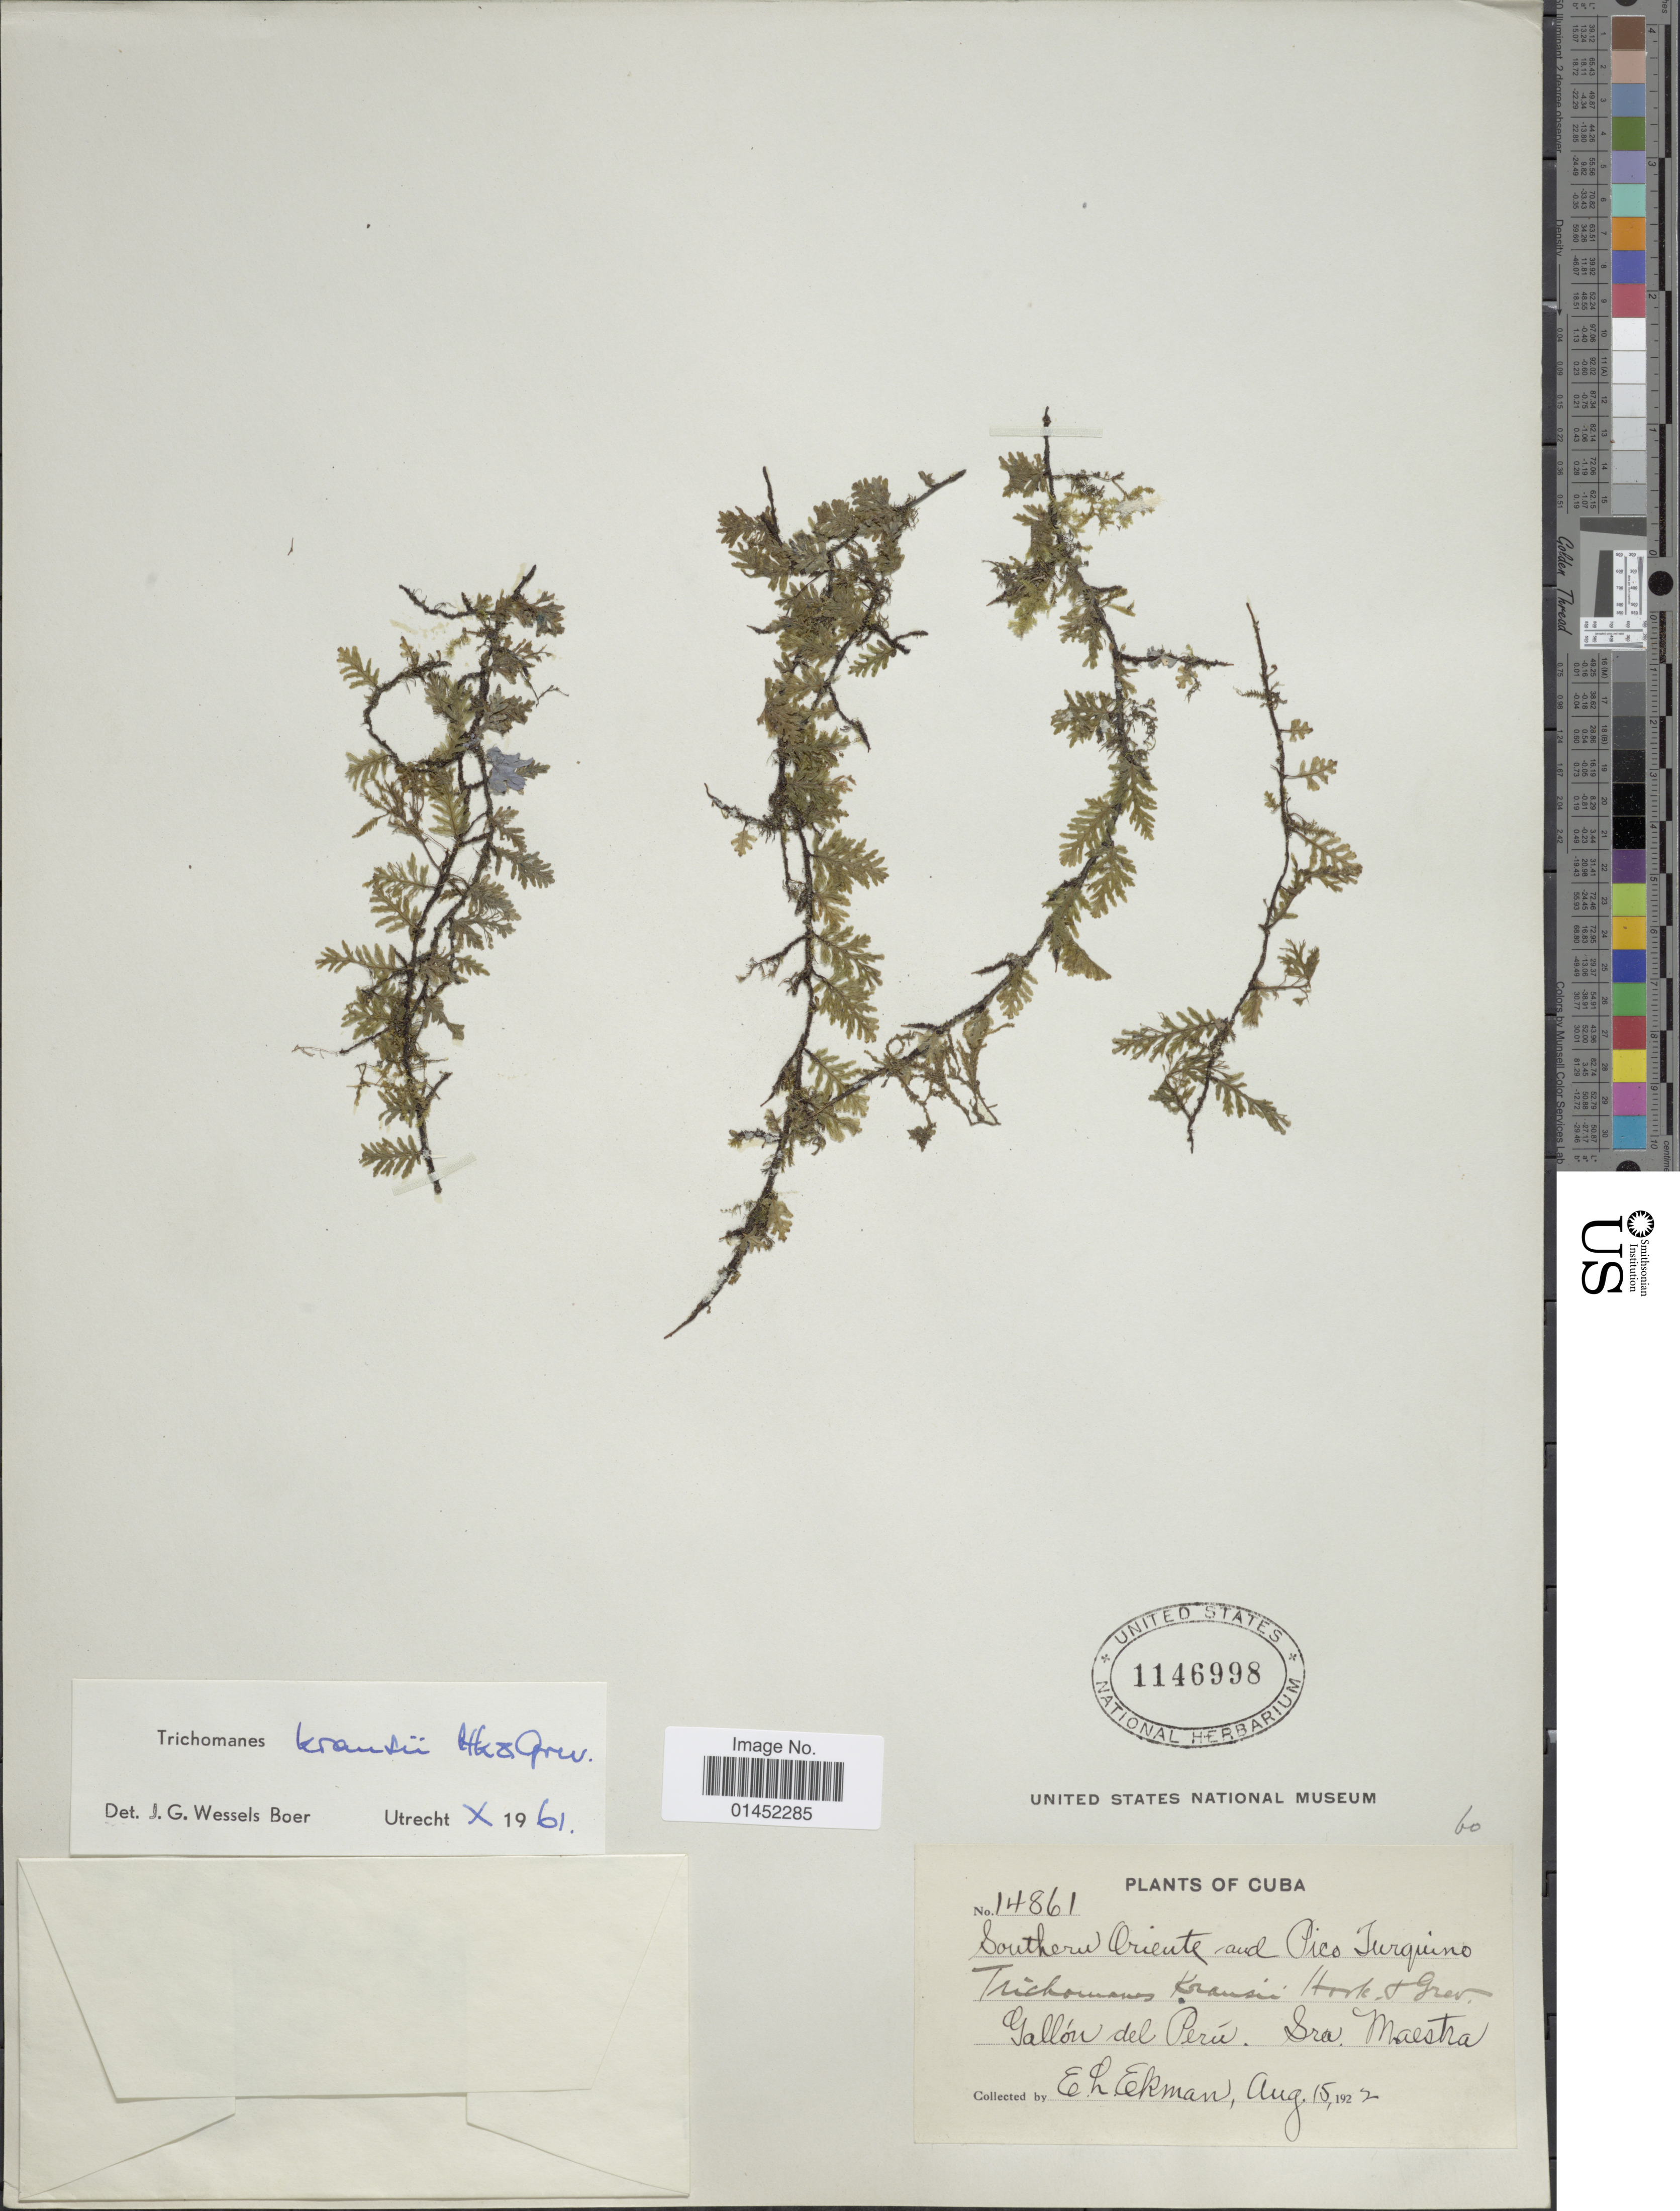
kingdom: Plantae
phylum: Tracheophyta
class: Polypodiopsida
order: Hymenophyllales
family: Hymenophyllaceae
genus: Didymoglossum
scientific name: Didymoglossum kraussii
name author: (Hook. & Grev.) C. Presl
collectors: E. L. Ekman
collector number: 14861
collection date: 1922-08-15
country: Cuba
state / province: Oriente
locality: Southern Oriente and Pico Jurquino, Gallón del Perú, S-ra Maestra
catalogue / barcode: US 1146998